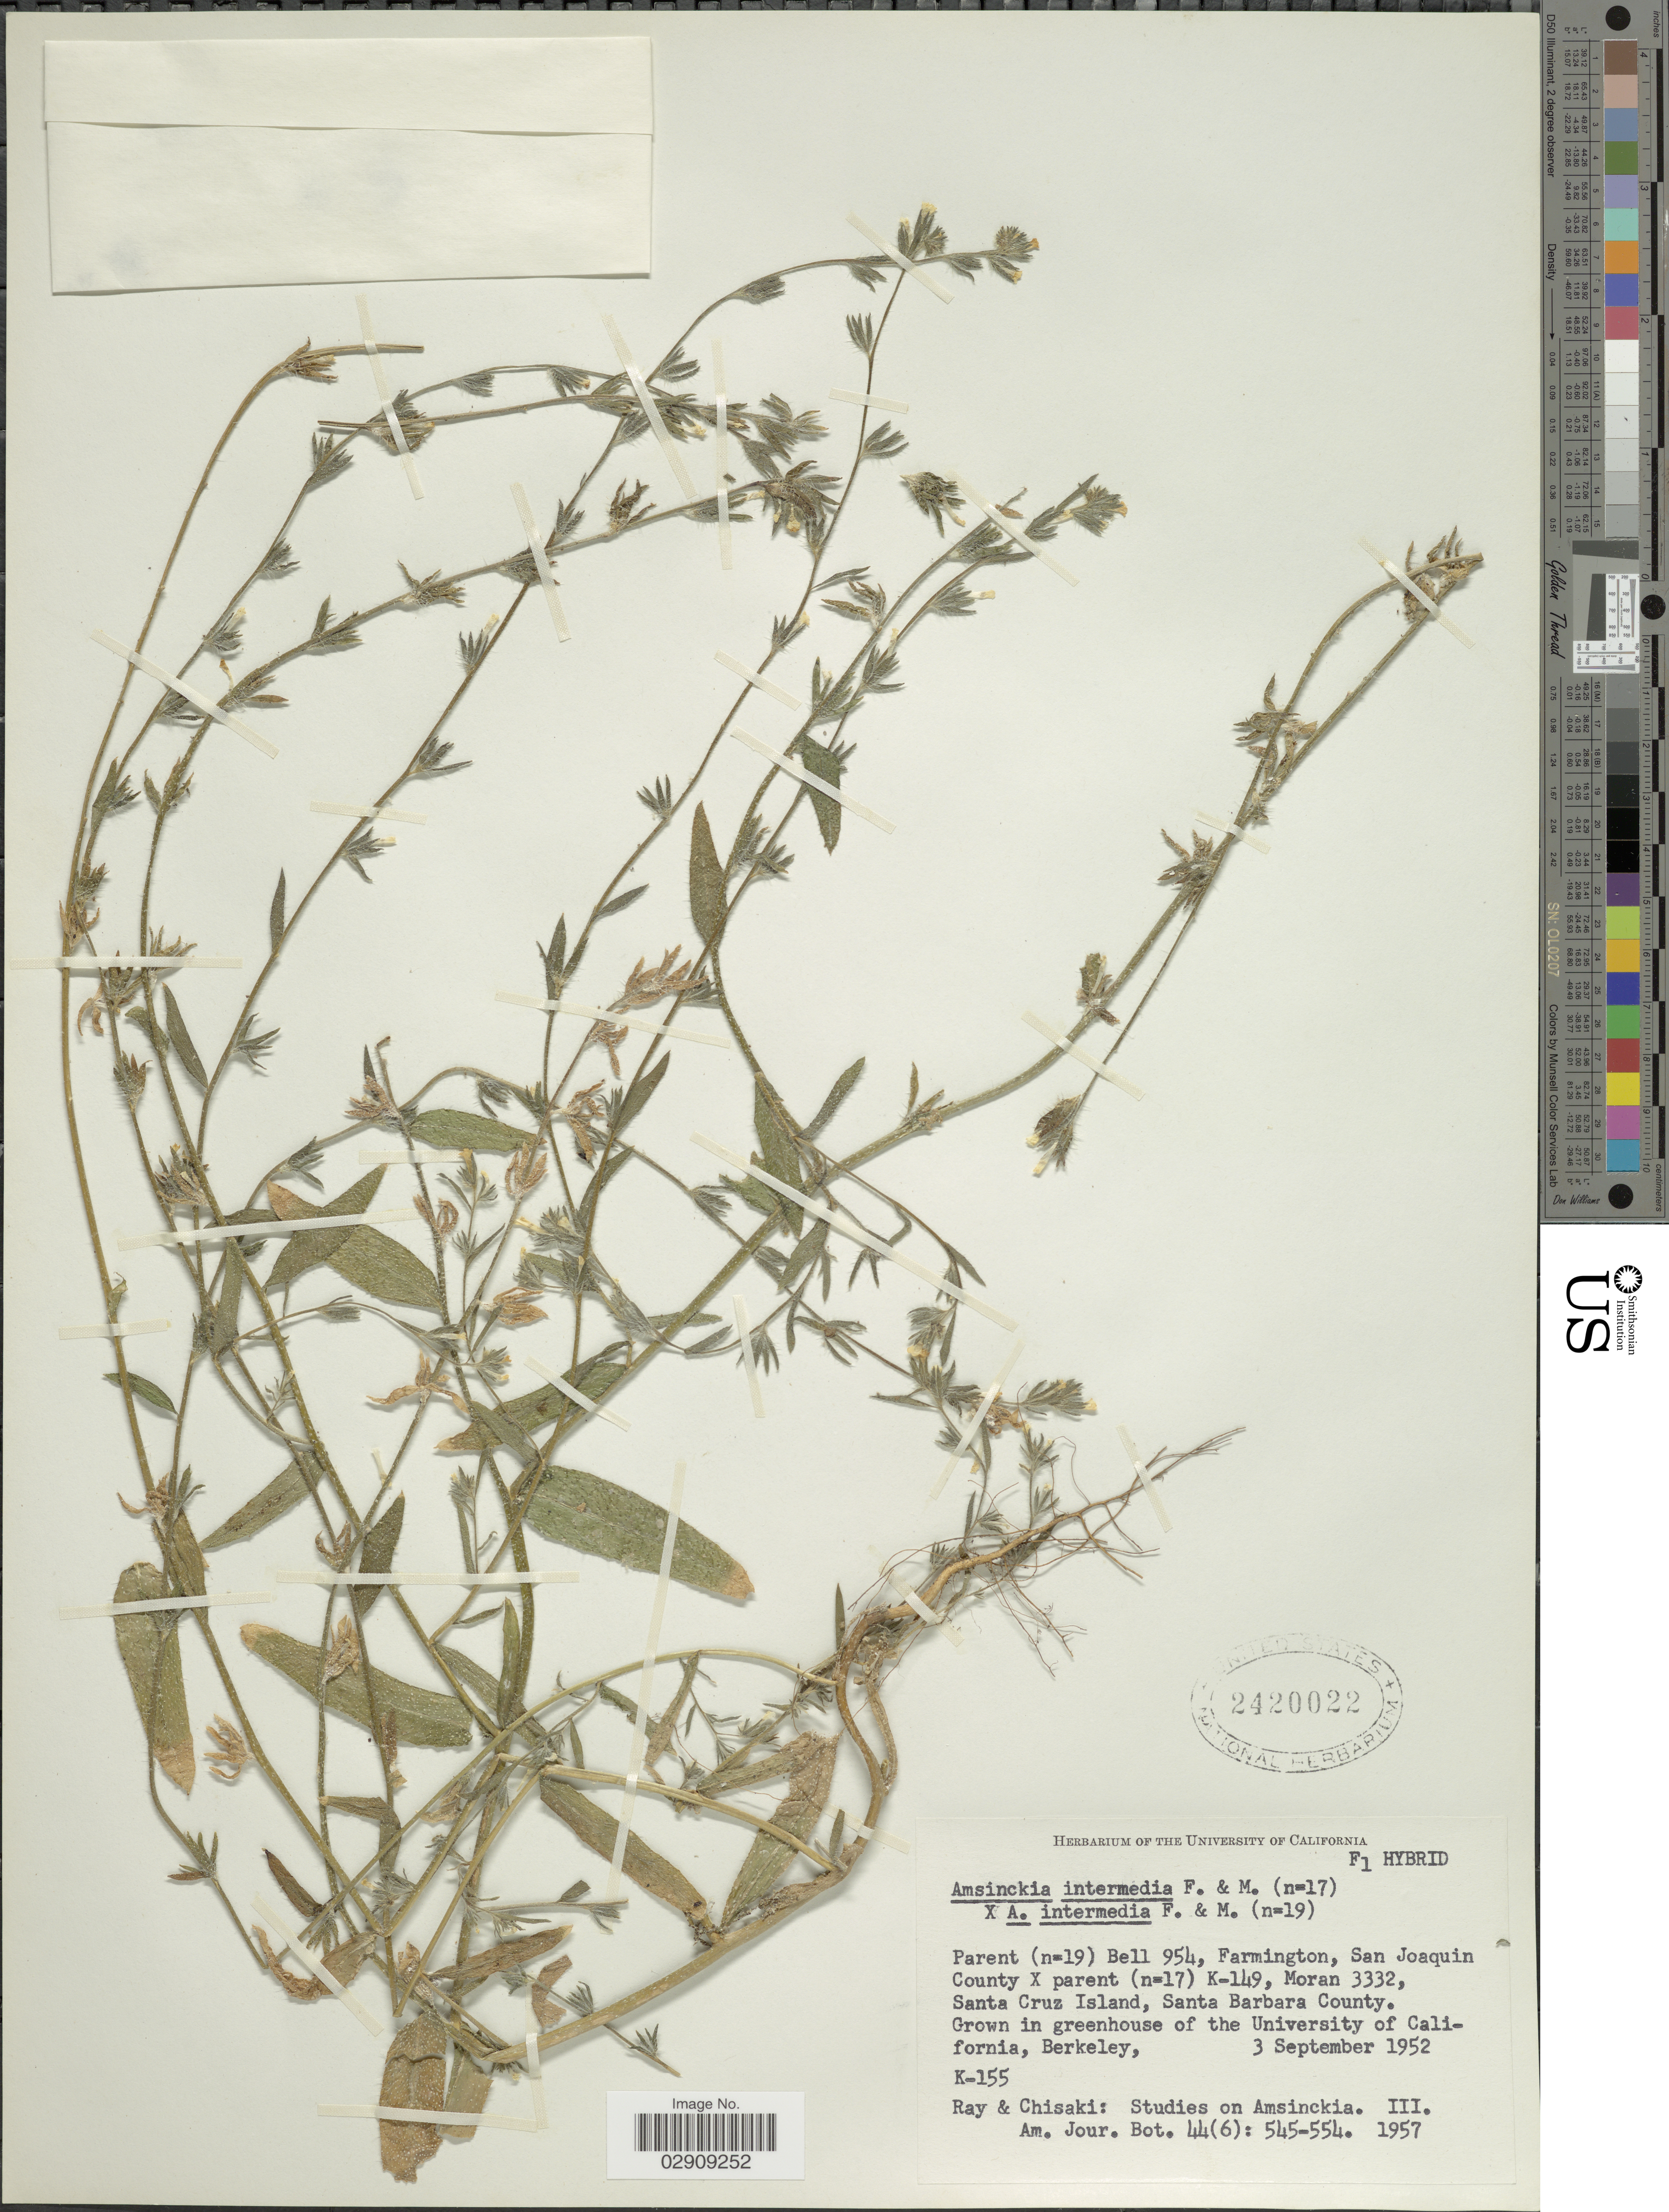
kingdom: Plantae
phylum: Tracheophyta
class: Magnoliopsida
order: Boraginales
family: Boraginaceae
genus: Amsinckia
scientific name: Amsinckia menziesii var. intermedia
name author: (Fisch. & C.A. Mey.) Ganders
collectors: -. Ray & Chisaki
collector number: K-155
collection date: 1952-09-03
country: United States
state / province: California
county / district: San Joaquin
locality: Parent (n=19) Bell 954, Farmington, San Joaquin County [Foreign script] parent (n=17) K-149, Moran 3332, Santa Cruz Island, Santa Barbara County. In greenhouse of the University of California, Berkeley.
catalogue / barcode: US 2420022